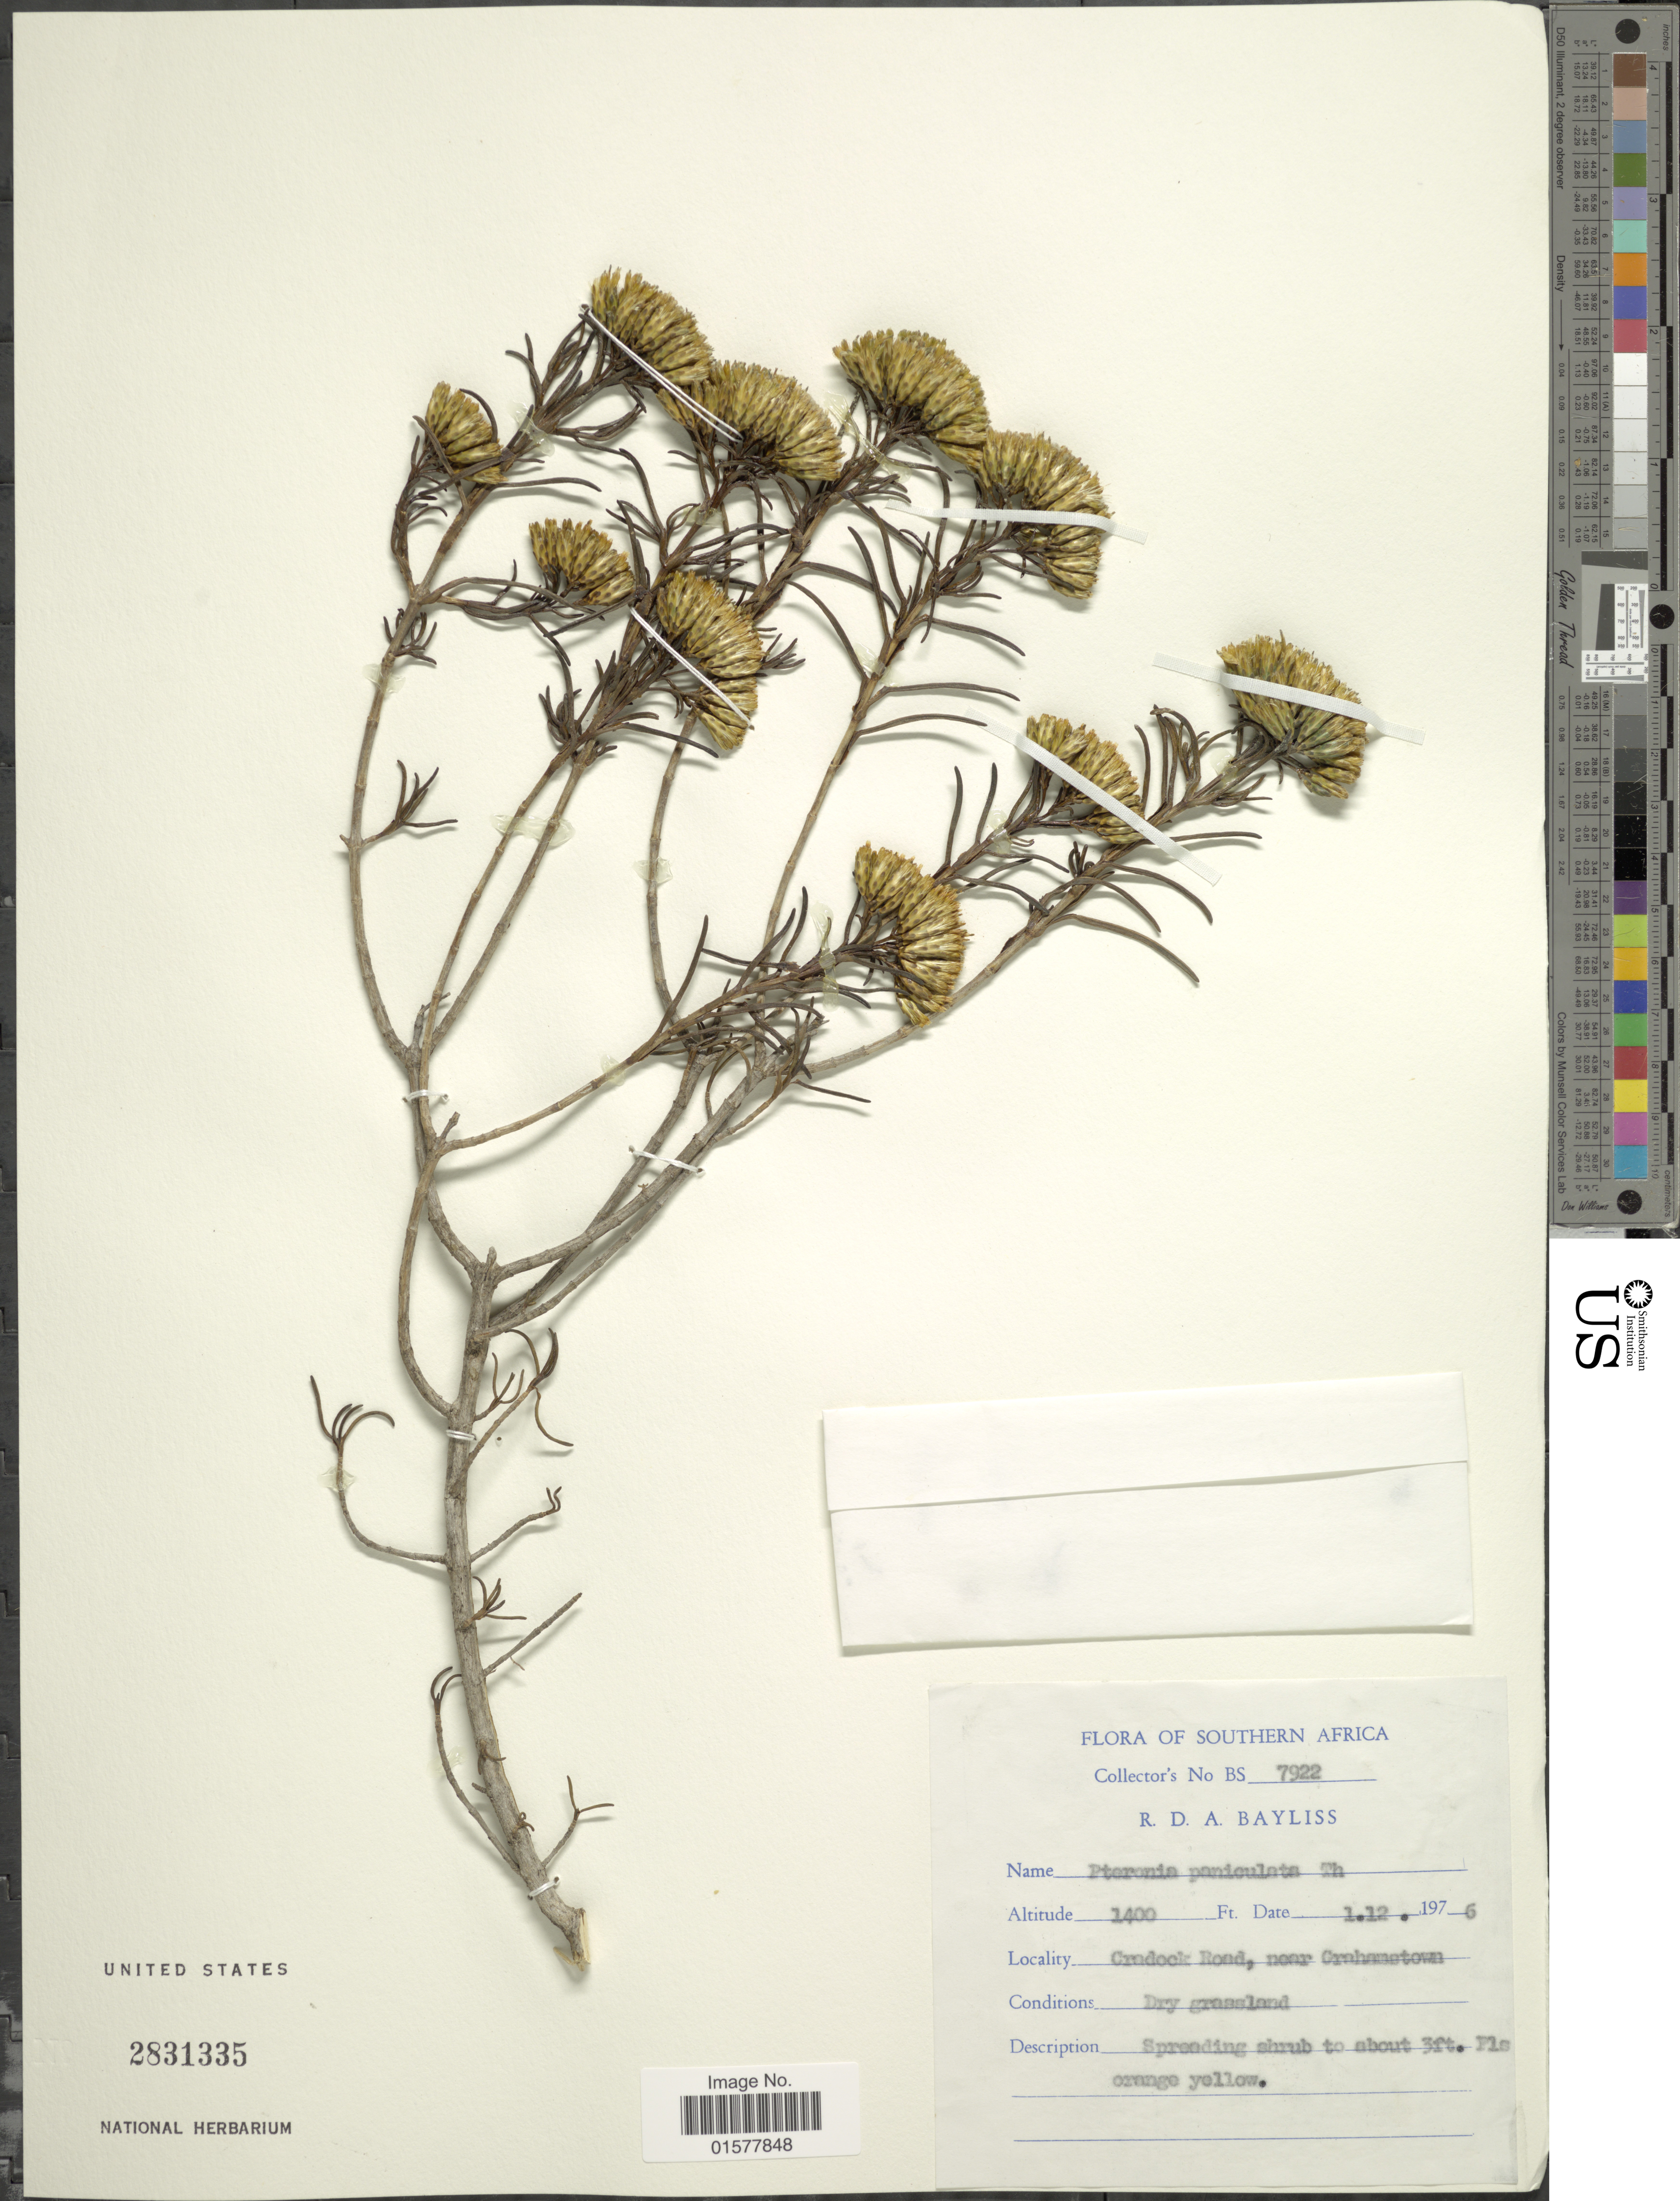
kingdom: Plantae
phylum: Tracheophyta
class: Magnoliopsida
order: Asterales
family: Asteraceae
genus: Pteronia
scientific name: Pteronia paniculata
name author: Thunb.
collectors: R. Bayliss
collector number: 7922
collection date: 1976-12-01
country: South Africa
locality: Southern Africa, CRadock Road, near Crahametown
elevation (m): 427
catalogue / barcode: US 2831335